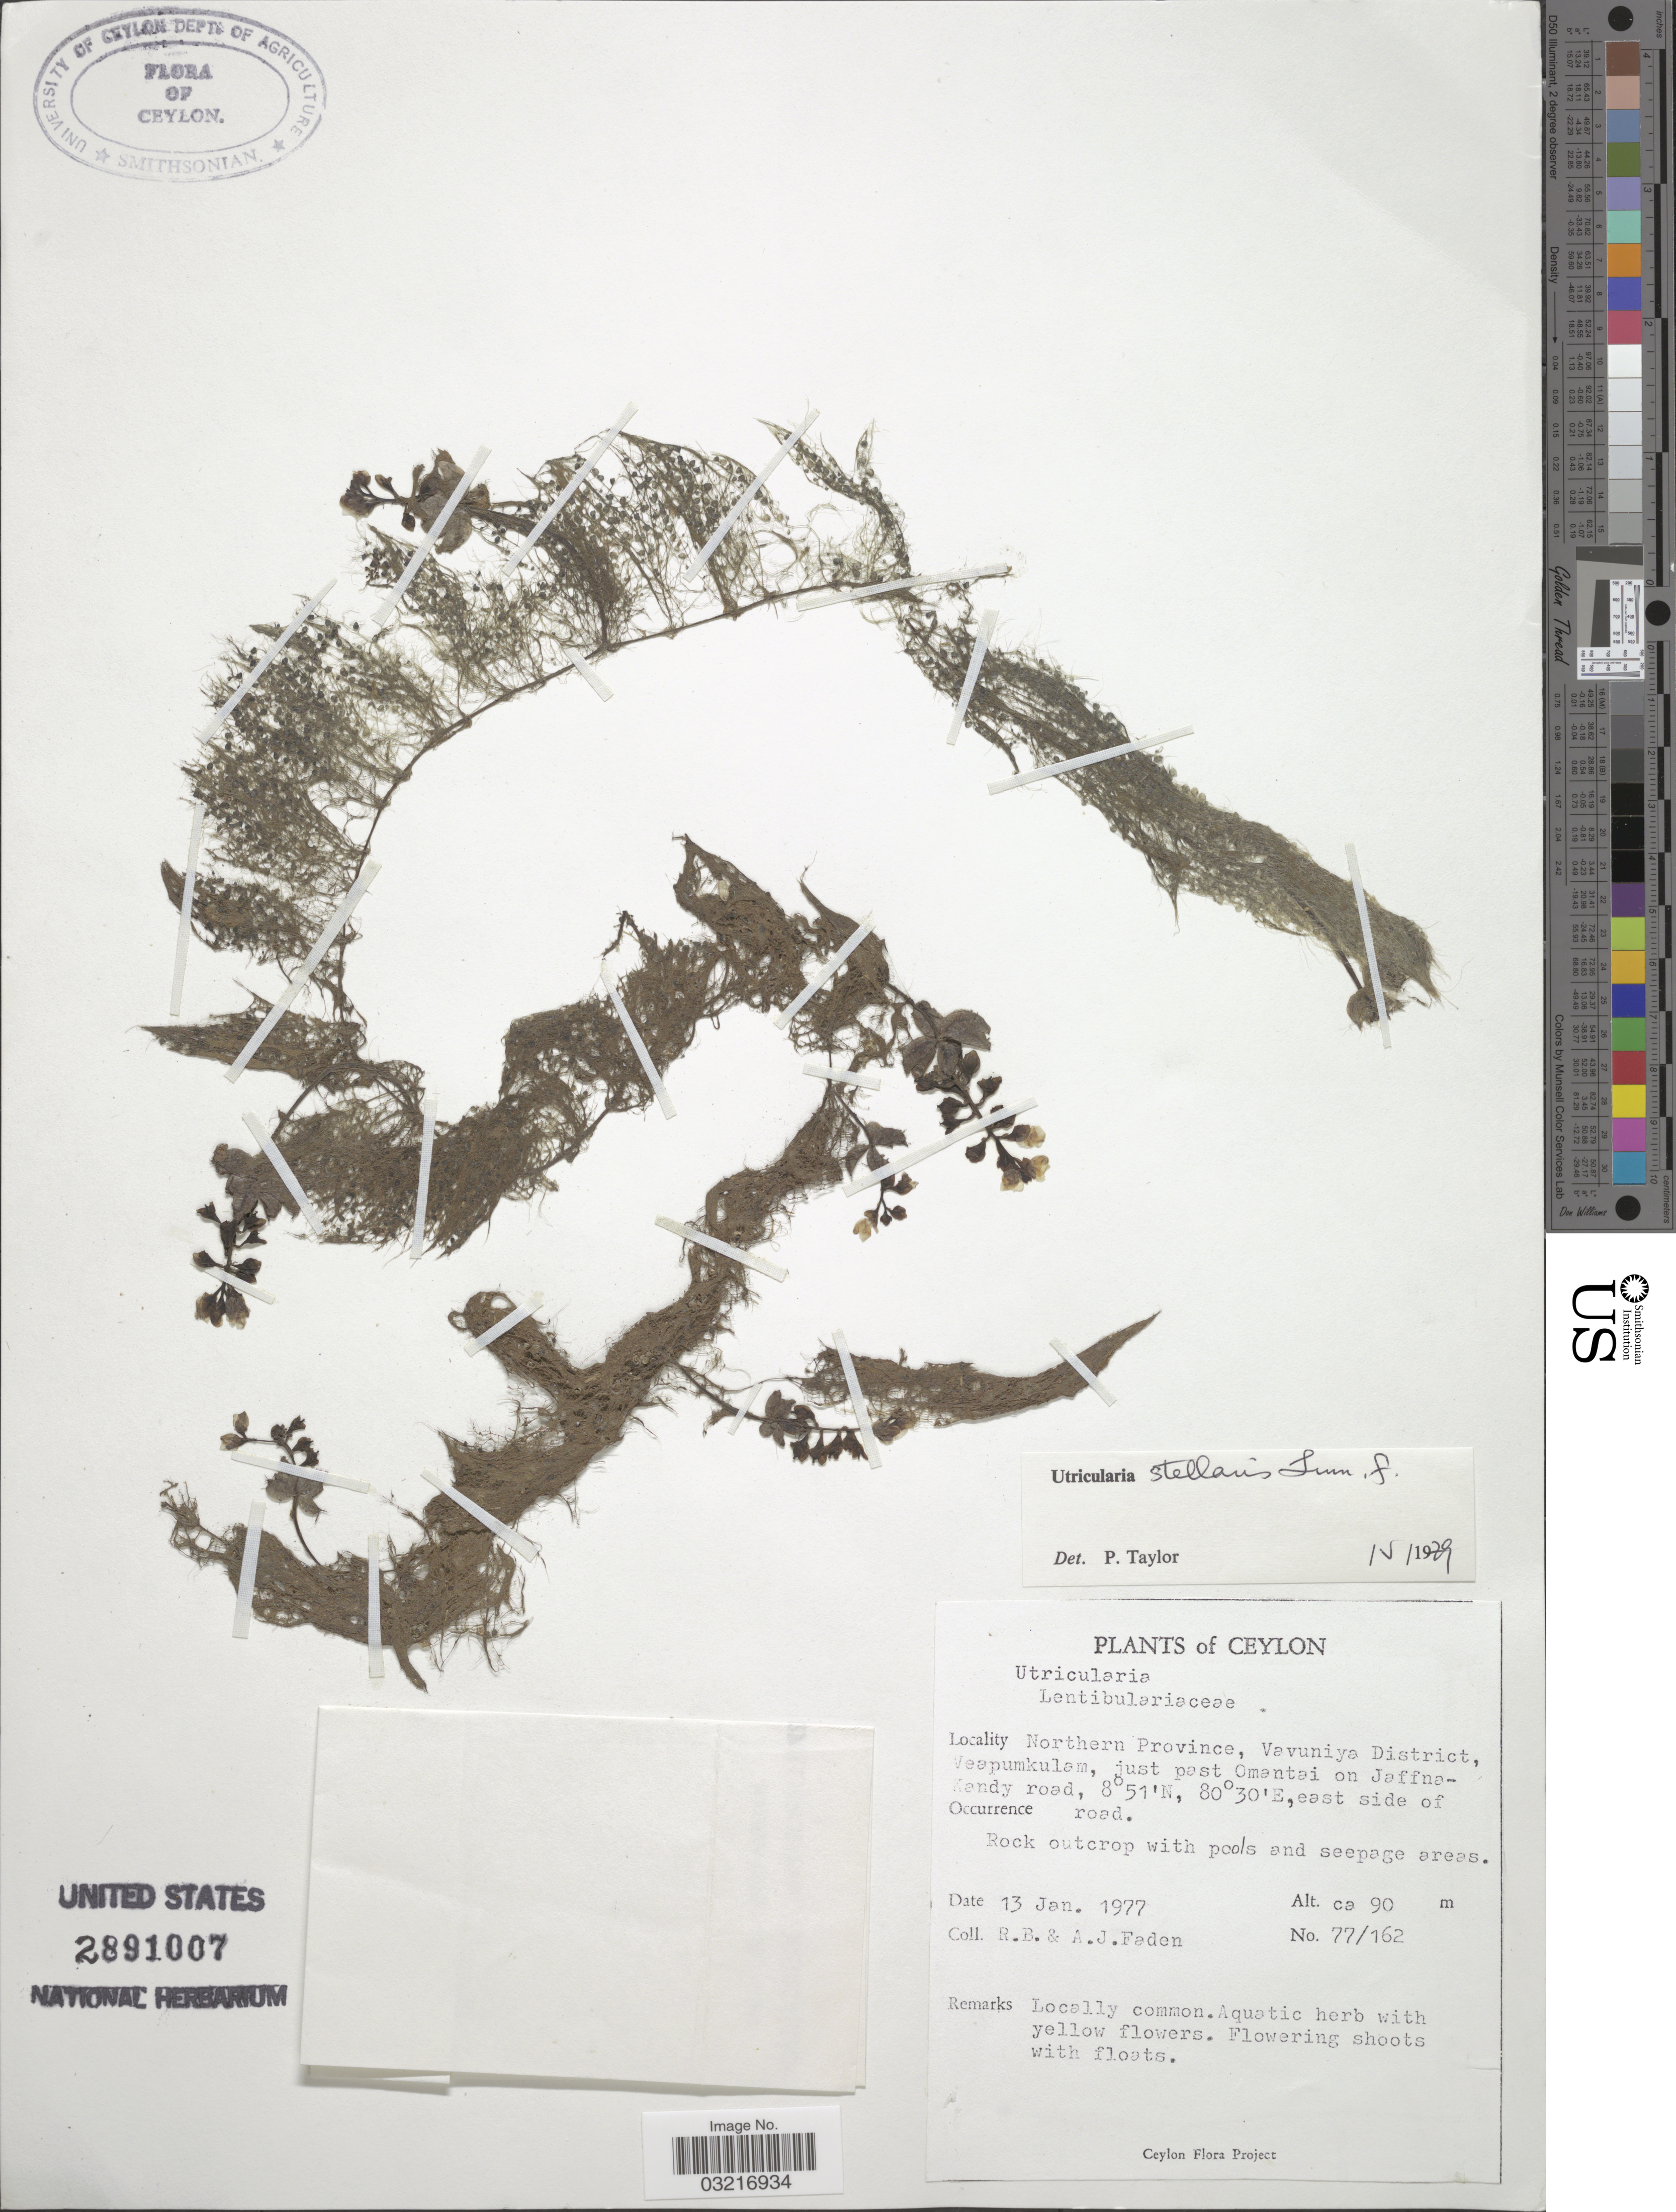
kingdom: Plantae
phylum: Tracheophyta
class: Magnoliopsida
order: Lamiales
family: Lentibulariaceae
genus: Utricularia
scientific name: Utricularia stellaris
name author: L. f.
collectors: R. B. Faden & A. J. Faden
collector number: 77/162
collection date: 1977-01-13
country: Sri Lanka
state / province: Northern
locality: Ceylon, Vavuniya District, Veapumkulam, just past Omantai on Jaffna-Kandy road, east side of road.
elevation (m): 90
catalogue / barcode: US 2891007